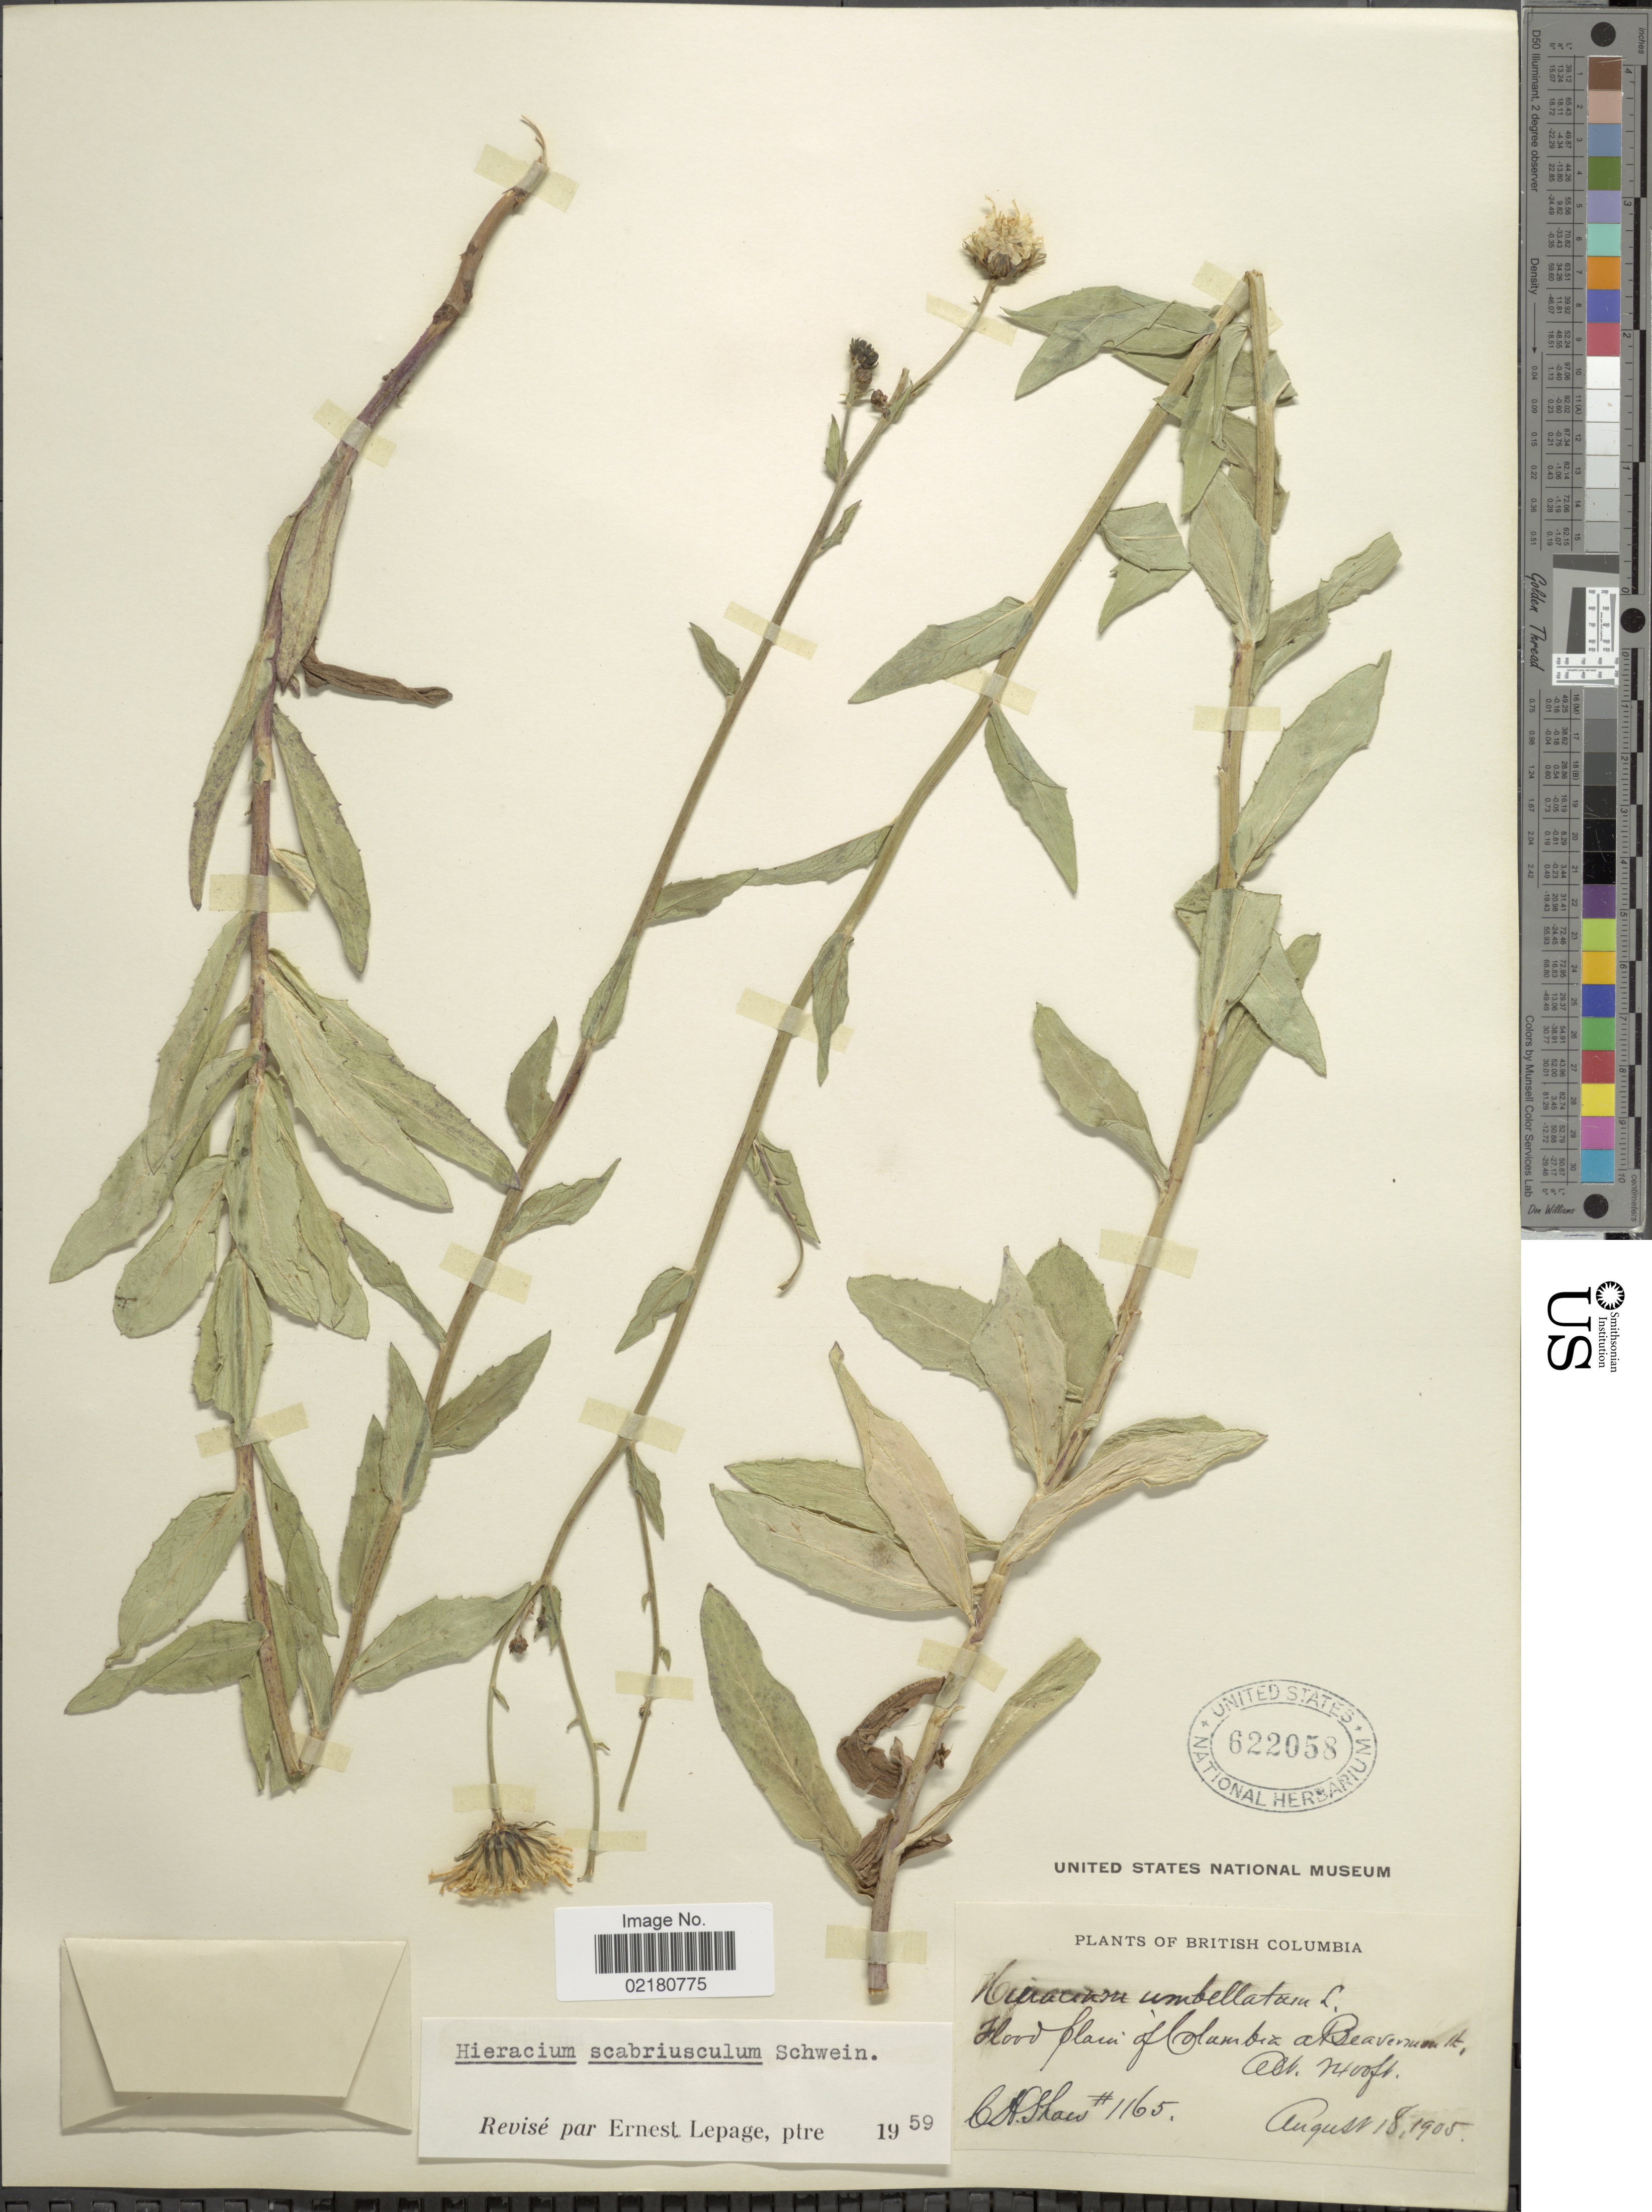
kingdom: Plantae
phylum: Tracheophyta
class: Magnoliopsida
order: Asterales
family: Asteraceae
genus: Hieracium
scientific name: Hieracium umbellatum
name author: L.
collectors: C. Shaw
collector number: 1165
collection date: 1905-08-18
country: Canada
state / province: British Columbia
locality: Flood plain of Columbia at Beavermouth.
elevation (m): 732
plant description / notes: Precise locality edit: Corrected "Flood plain of Colombia at Beacerzumit Celk Ntooft" to "Flood plain of Columbia at Beavermouth." Filled 2400 ft. into elevation field.; Corrected collector from C. A. Shaw to C. H. Shaw.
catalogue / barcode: US 622058